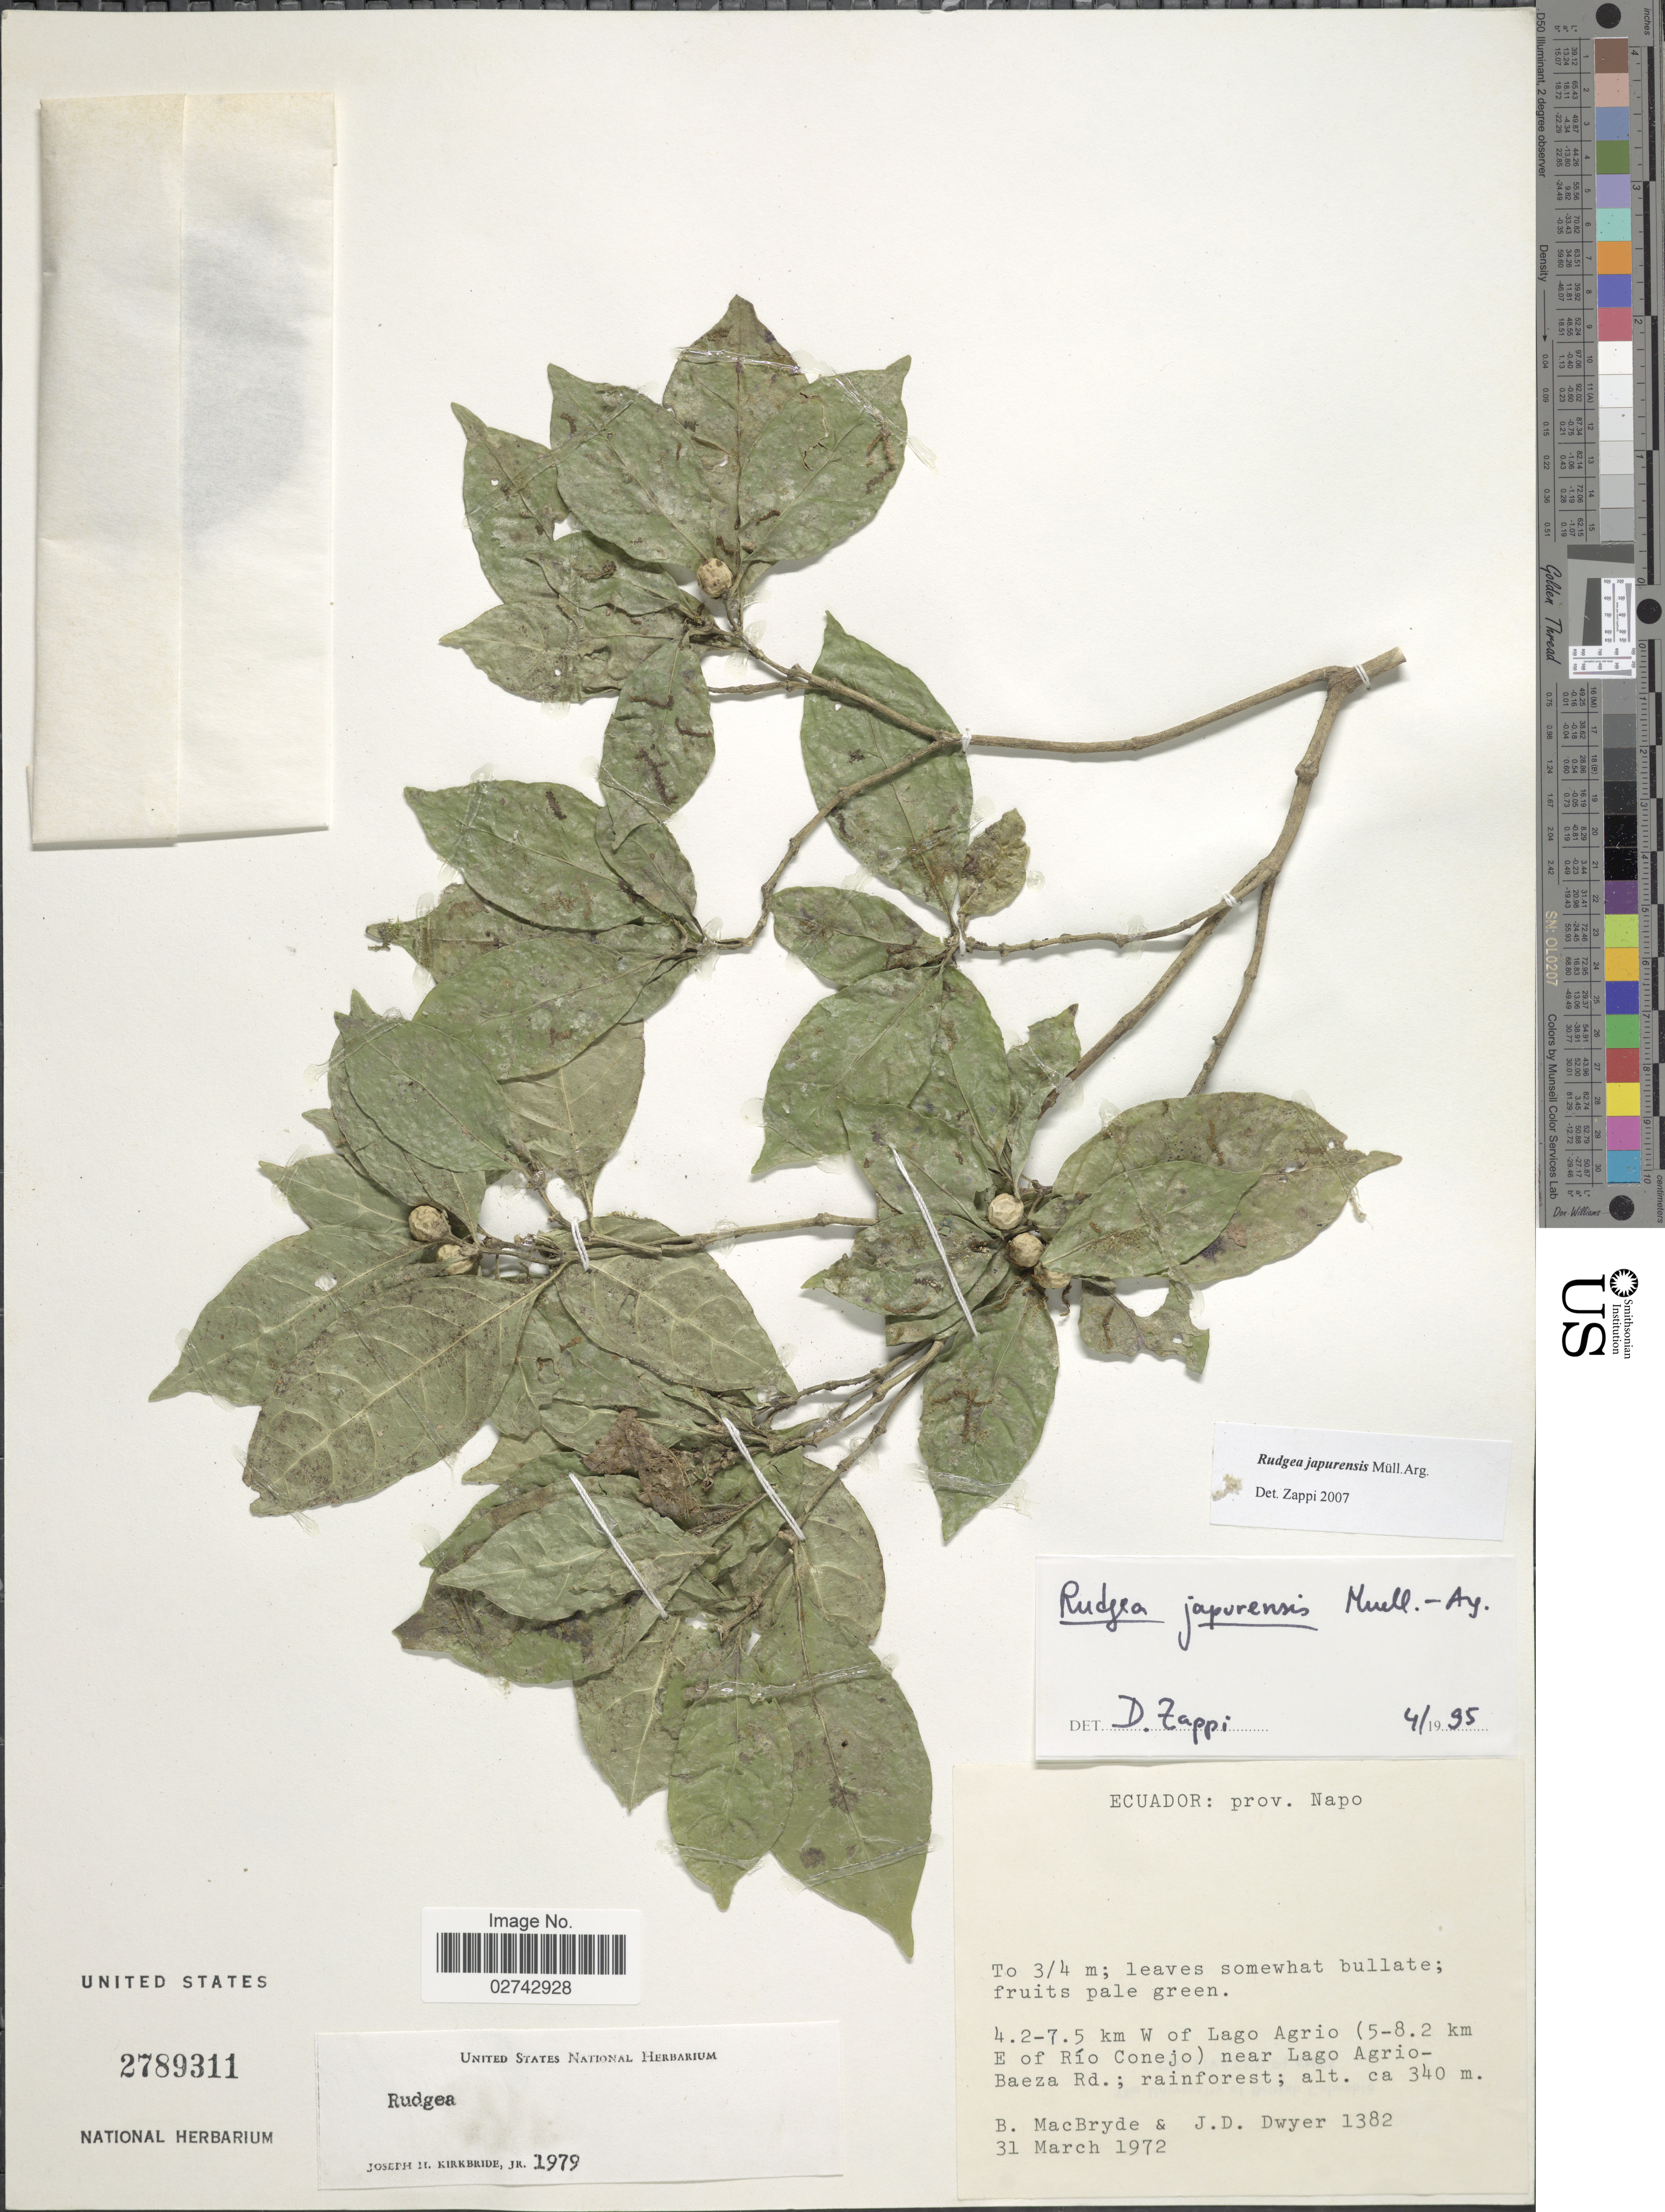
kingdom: Plantae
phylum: Tracheophyta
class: Magnoliopsida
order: Gentianales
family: Rubiaceae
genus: Rudgea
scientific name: Rudgea japurensis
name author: Müll. Arg.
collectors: B. MacBryde & J. D. Dwyer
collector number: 1382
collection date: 1972-03-31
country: Ecuador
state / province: Napo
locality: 4.2-7.5 km W of Lago Agrio (5-8.2 km E of Rio Conejo) near Lago Agrio-Baeza Rd.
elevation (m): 340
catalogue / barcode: US 2789311